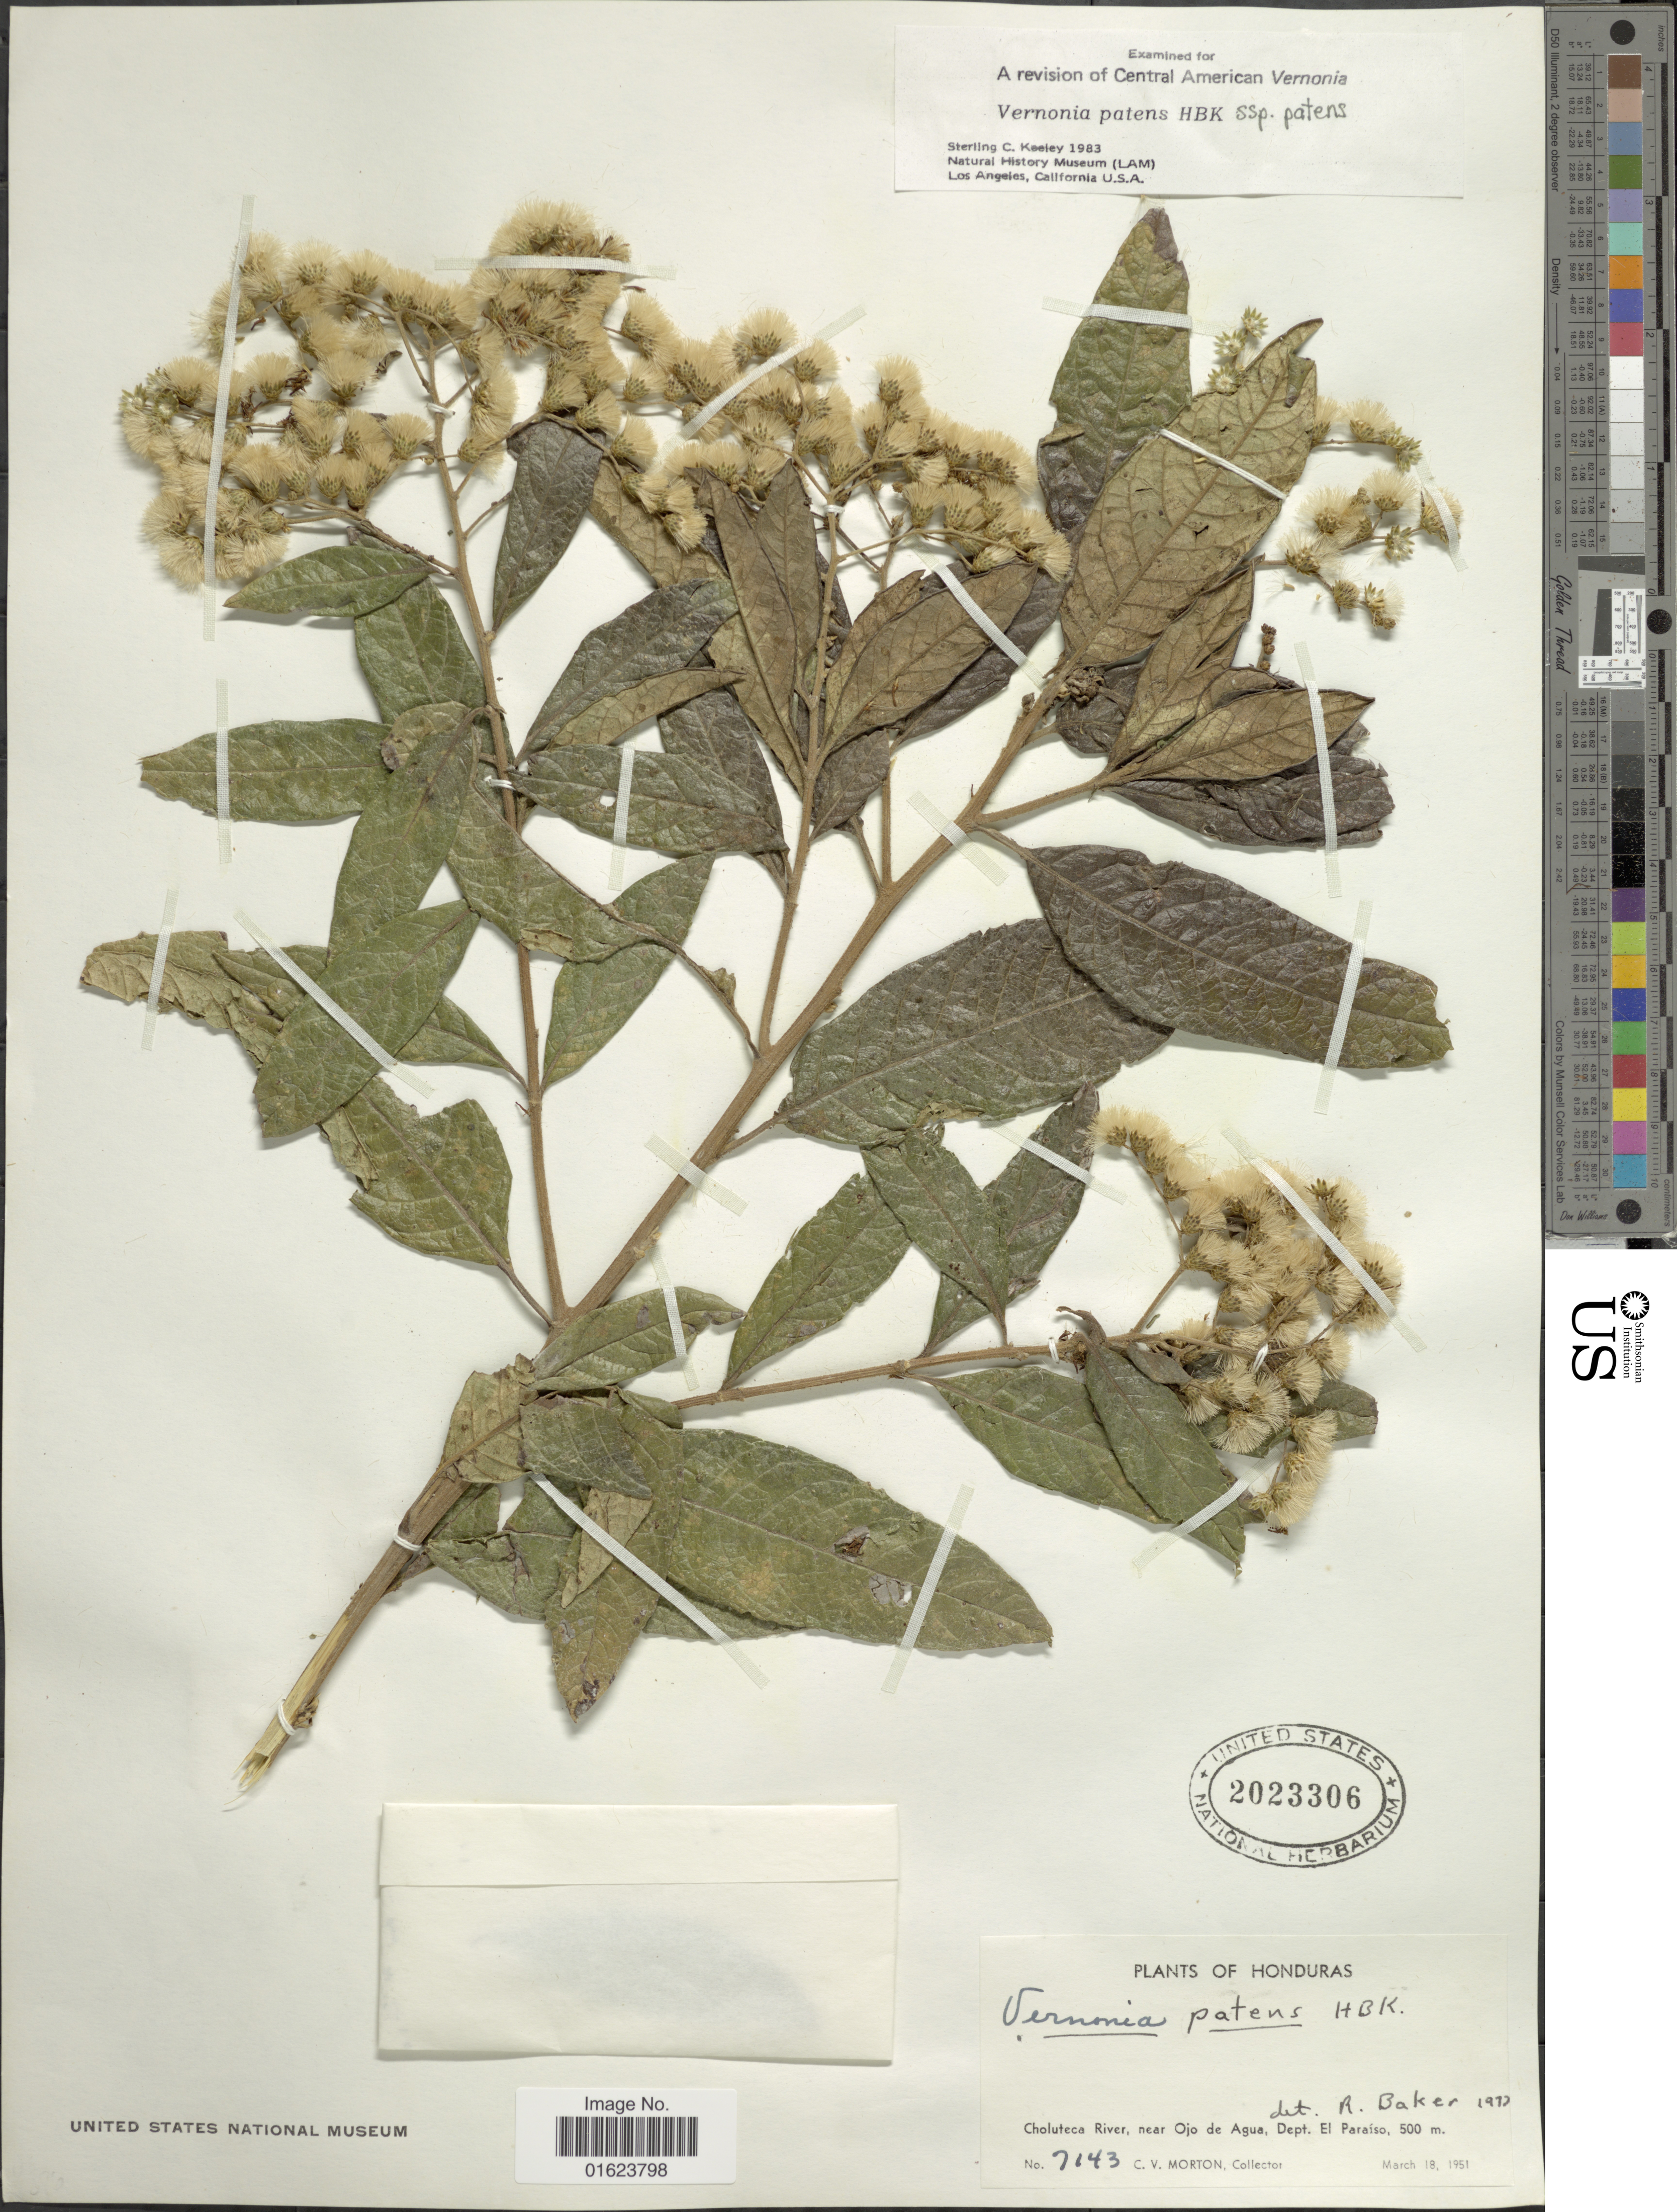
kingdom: Plantae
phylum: Tracheophyta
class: Magnoliopsida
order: Asterales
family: Asteraceae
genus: Vernonanthura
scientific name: Vernonanthura patens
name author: (Kunth) H. Rob.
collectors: C. V. Morton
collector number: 7143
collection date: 1951-03-18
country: Honduras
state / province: El Paraíso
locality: Choluteca River, near Ojo de Agua, Dept. El Paraiso.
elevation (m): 500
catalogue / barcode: US 2023306